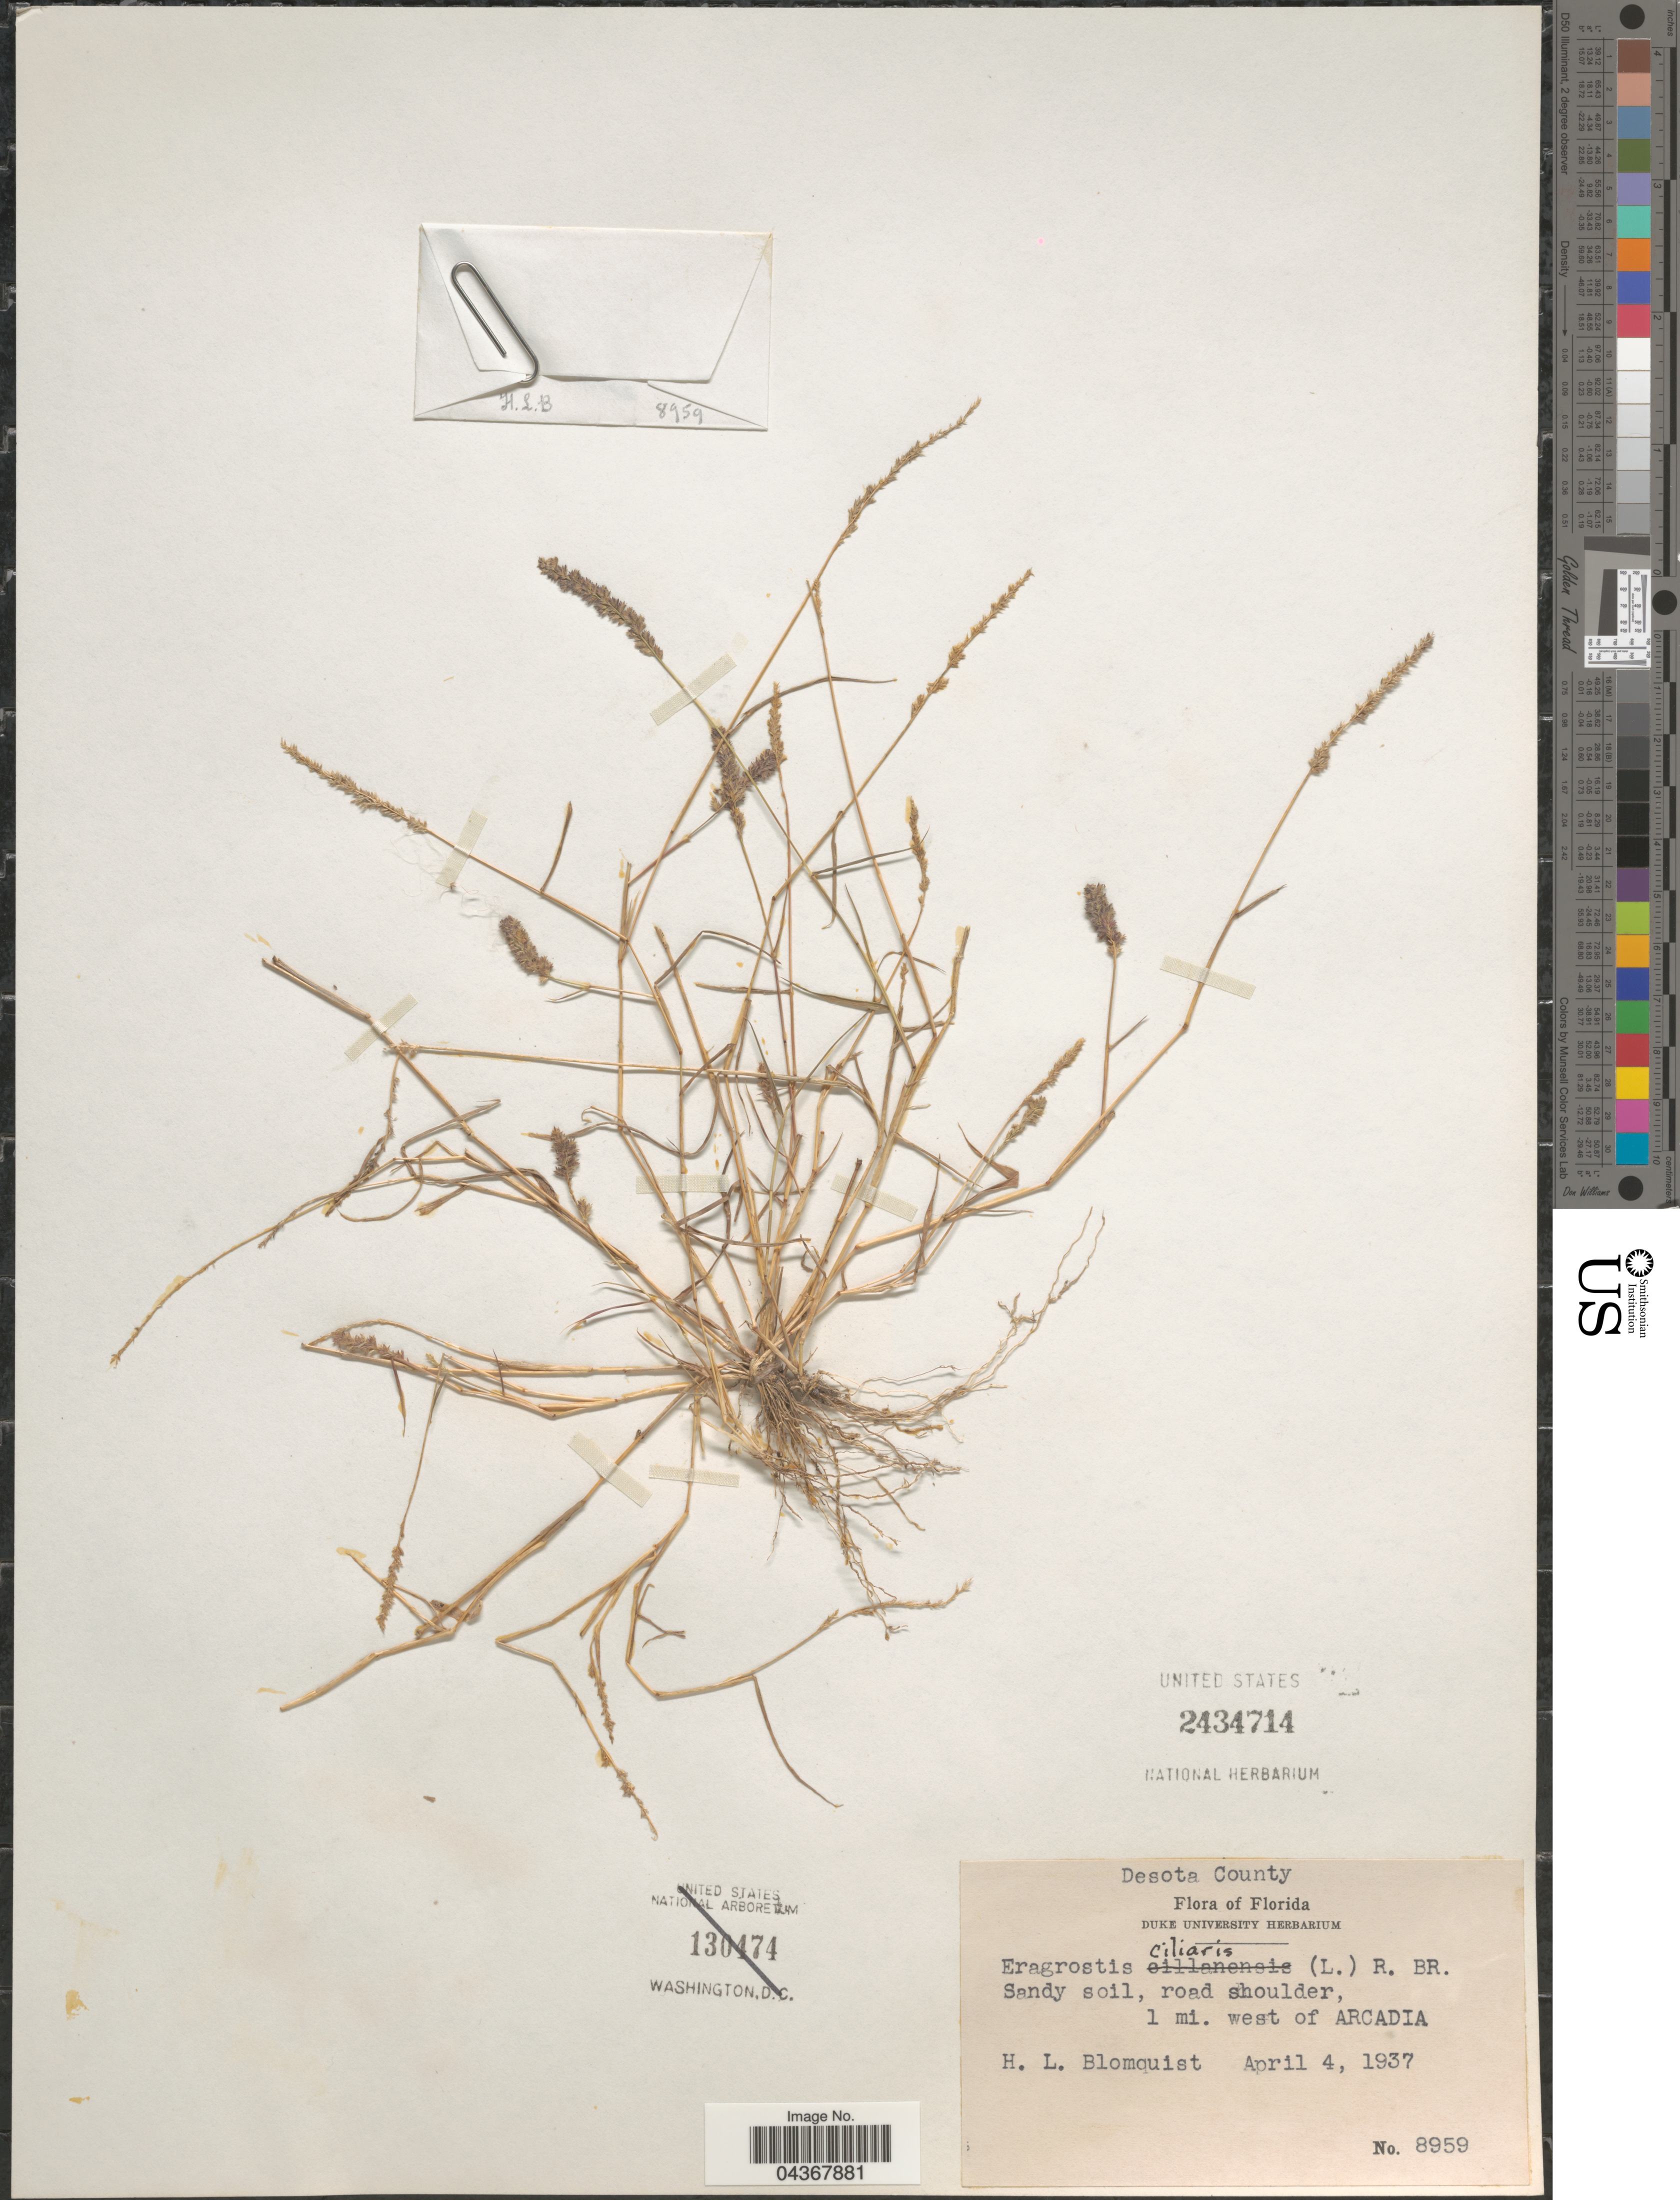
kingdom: Plantae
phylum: Tracheophyta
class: Liliopsida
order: Poales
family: Poaceae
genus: Eragrostis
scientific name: Eragrostis ciliaris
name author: (L.) R. Br.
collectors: H. Blomquist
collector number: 8959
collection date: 1937-04-04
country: United States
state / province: Florida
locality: Desota County. Sandy soil, road shoulder, 1 mi. west of Arcadia.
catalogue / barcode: US 2434714